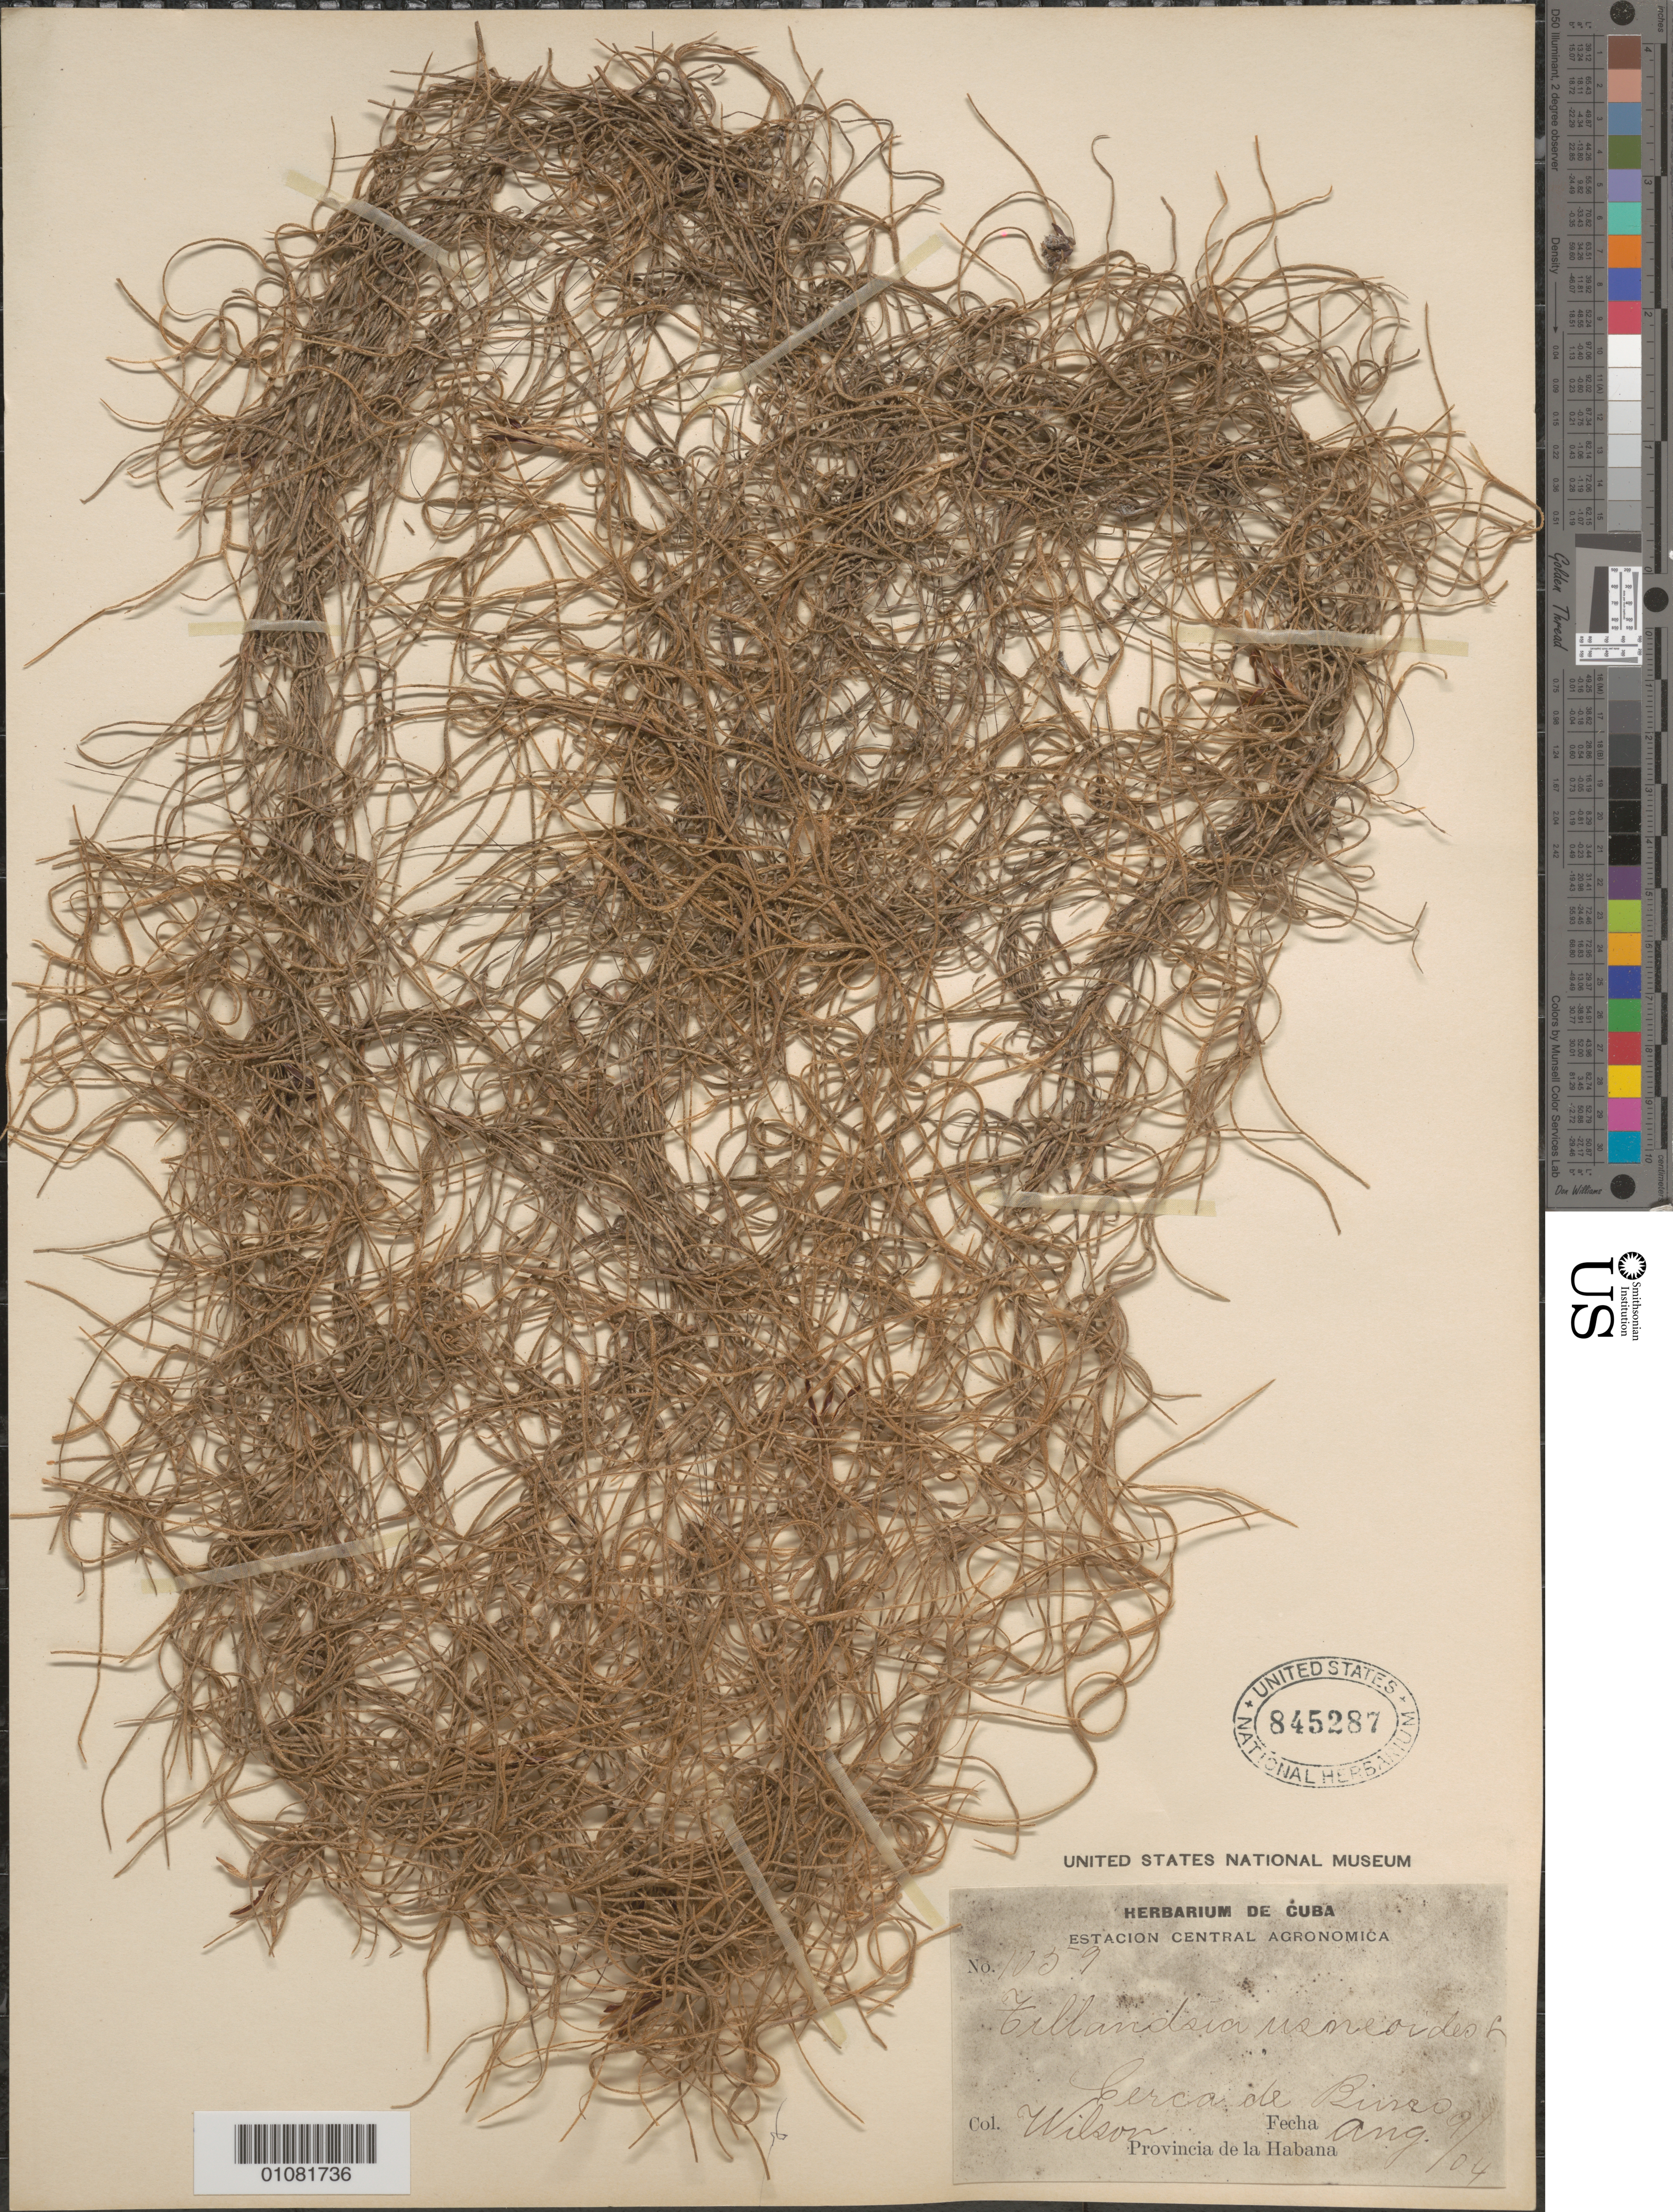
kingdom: Plantae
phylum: Tracheophyta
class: Liliopsida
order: Poales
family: Bromeliaceae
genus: Tillandsia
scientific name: Tillandsia usneoides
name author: (L.) L.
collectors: -- Wilson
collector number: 1059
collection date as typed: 09 Aug 1904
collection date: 1904-08-09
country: Cuba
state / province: La Habana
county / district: Municipio Boyeros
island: Cuba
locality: El Rincón (vicinity of), Santiago de las Vegas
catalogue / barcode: US 845287